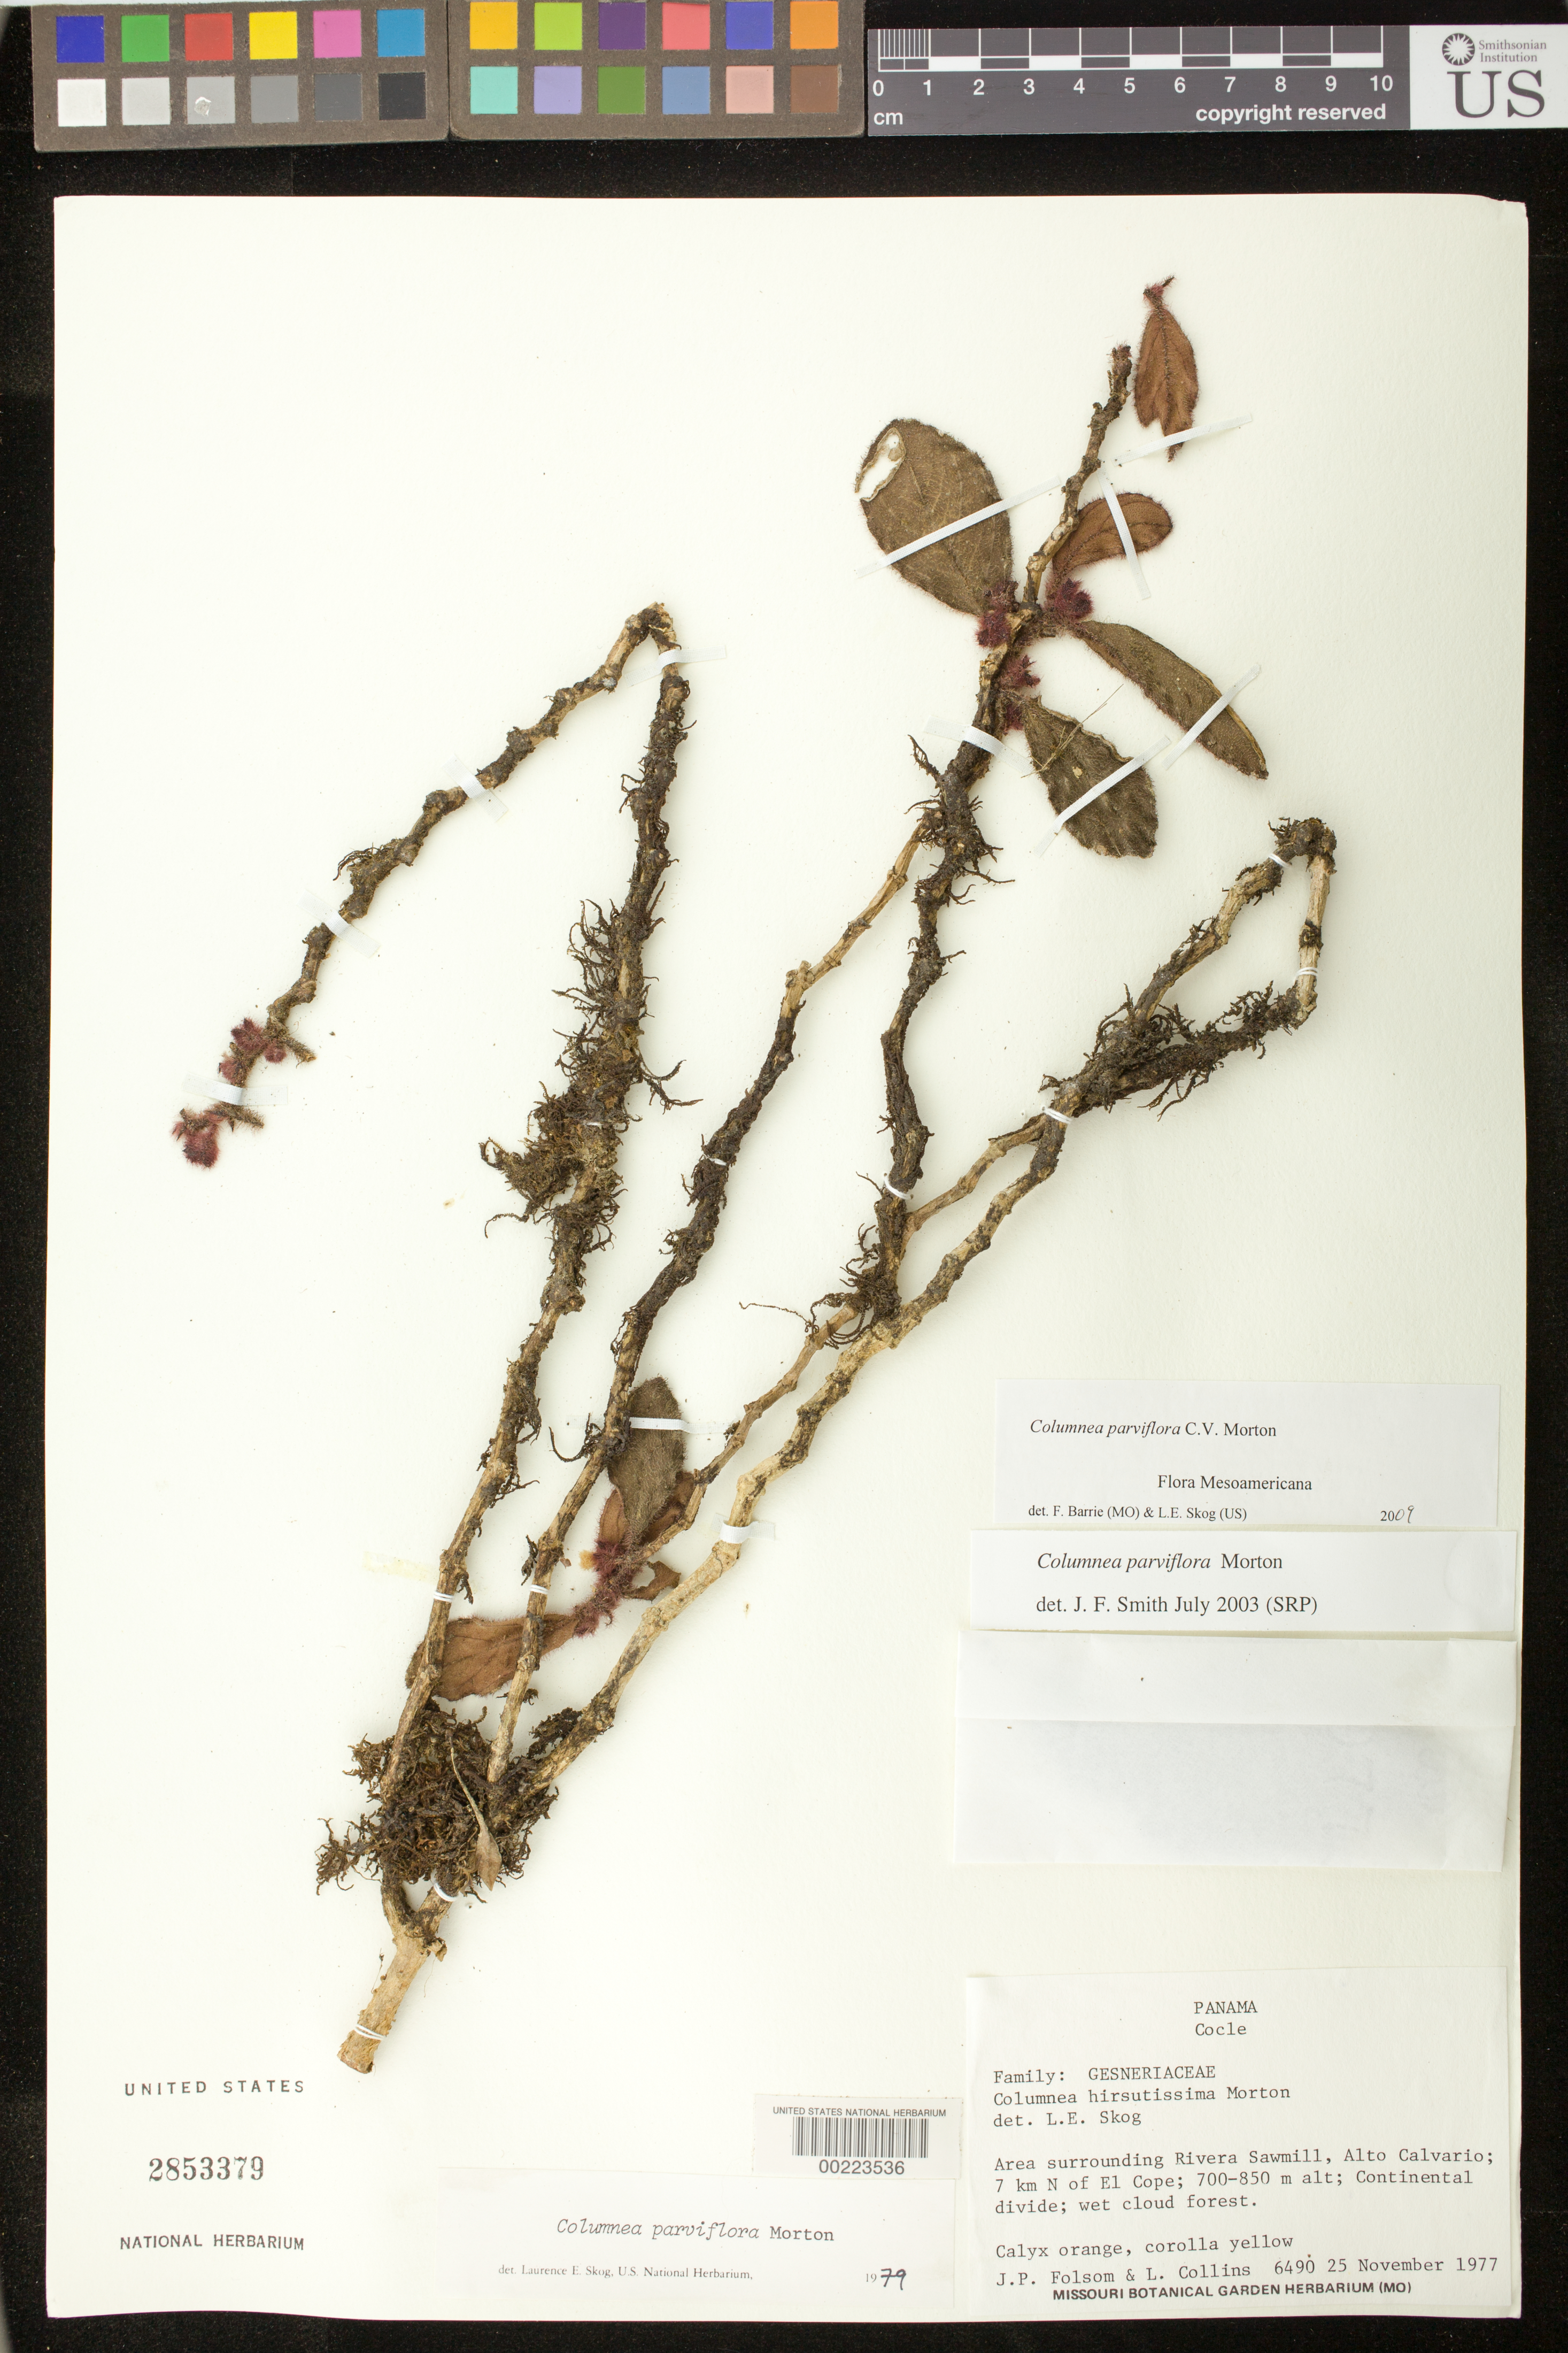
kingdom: Plantae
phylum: Tracheophyta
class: Magnoliopsida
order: Lamiales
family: Gesneriaceae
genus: Columnea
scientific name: Columnea herthae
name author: Mansf.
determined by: Clark, J. L.; Skog, Laurence E.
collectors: J. P. Folsom & L. Collins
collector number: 6490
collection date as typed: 25 Nov 1977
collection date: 1977-11-25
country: Panama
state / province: Coclé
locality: Area surrounding Rivera Sawmill, Alto Calvario, 7 km N of El Cope, continental divide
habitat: Wet cloud forest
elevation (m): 700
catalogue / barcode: US 2853379